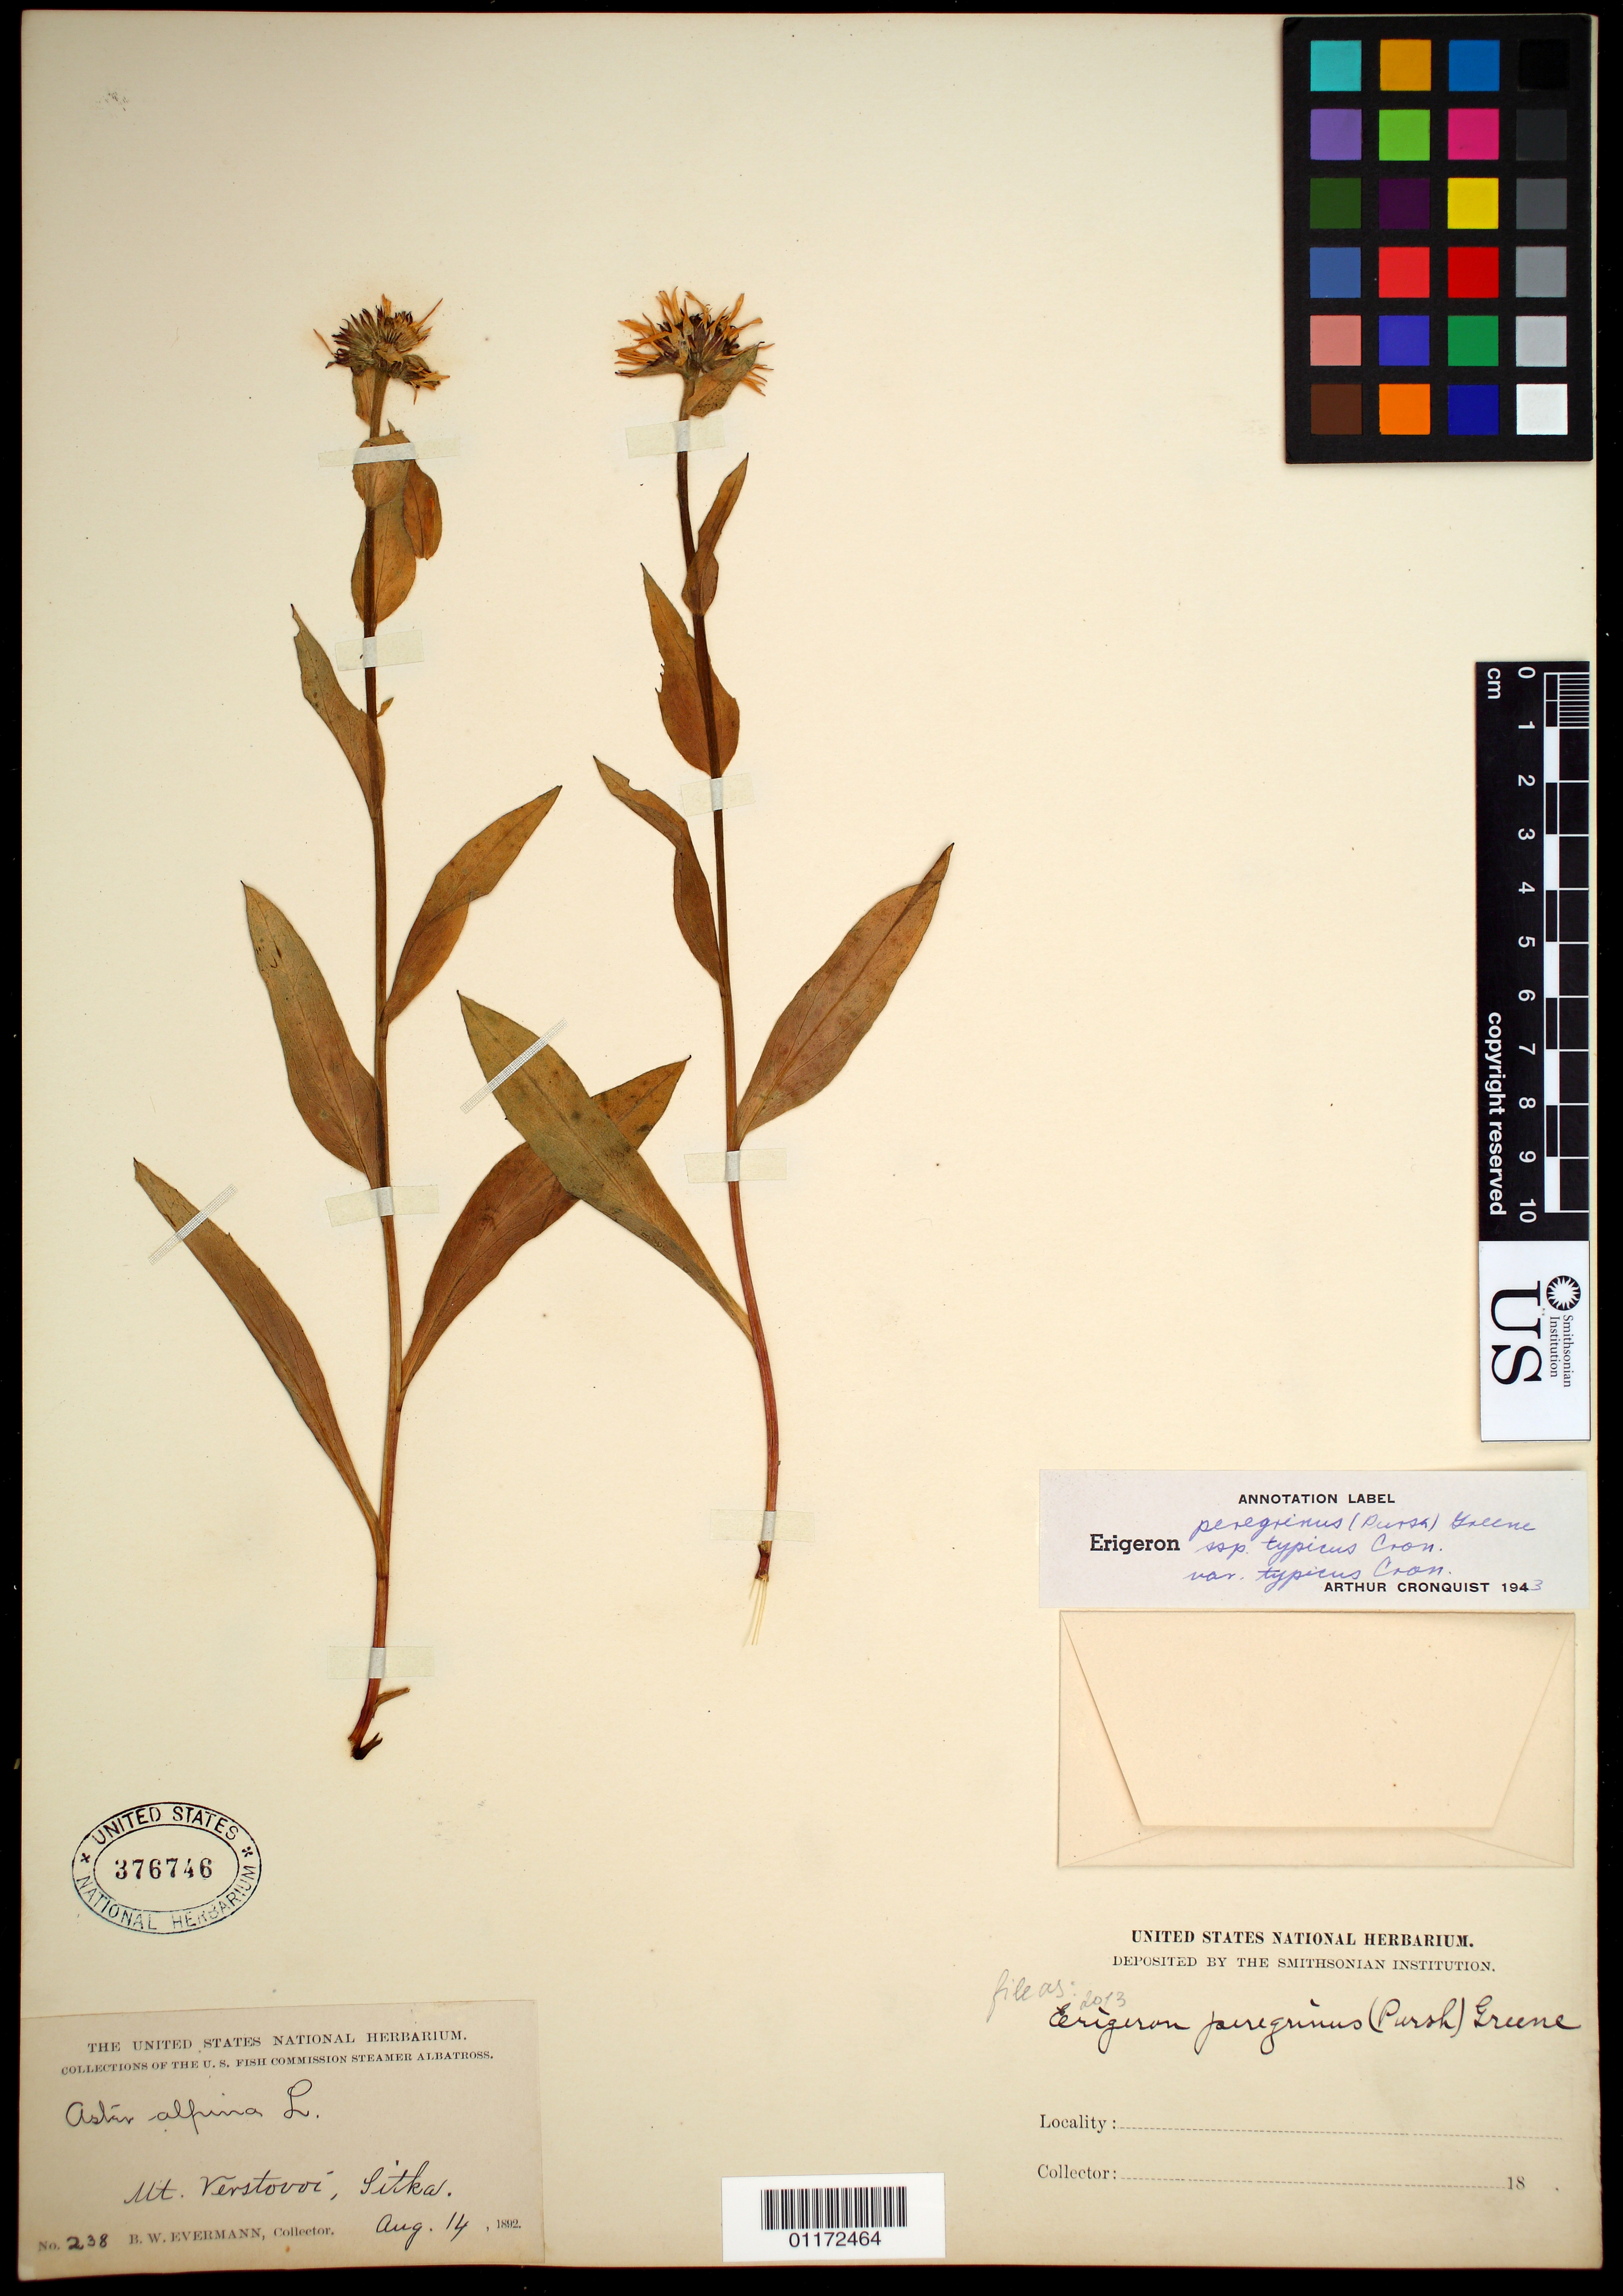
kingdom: Plantae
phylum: Tracheophyta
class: Magnoliopsida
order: Asterales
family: Asteraceae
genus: Erigeron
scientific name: Erigeron peregrinus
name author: (Banks ex Pursh) Greene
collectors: B. W. Evermann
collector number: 238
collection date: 1892-08-14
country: United States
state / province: Alaska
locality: Sitka, Mt. Verstovoi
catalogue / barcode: US 376746